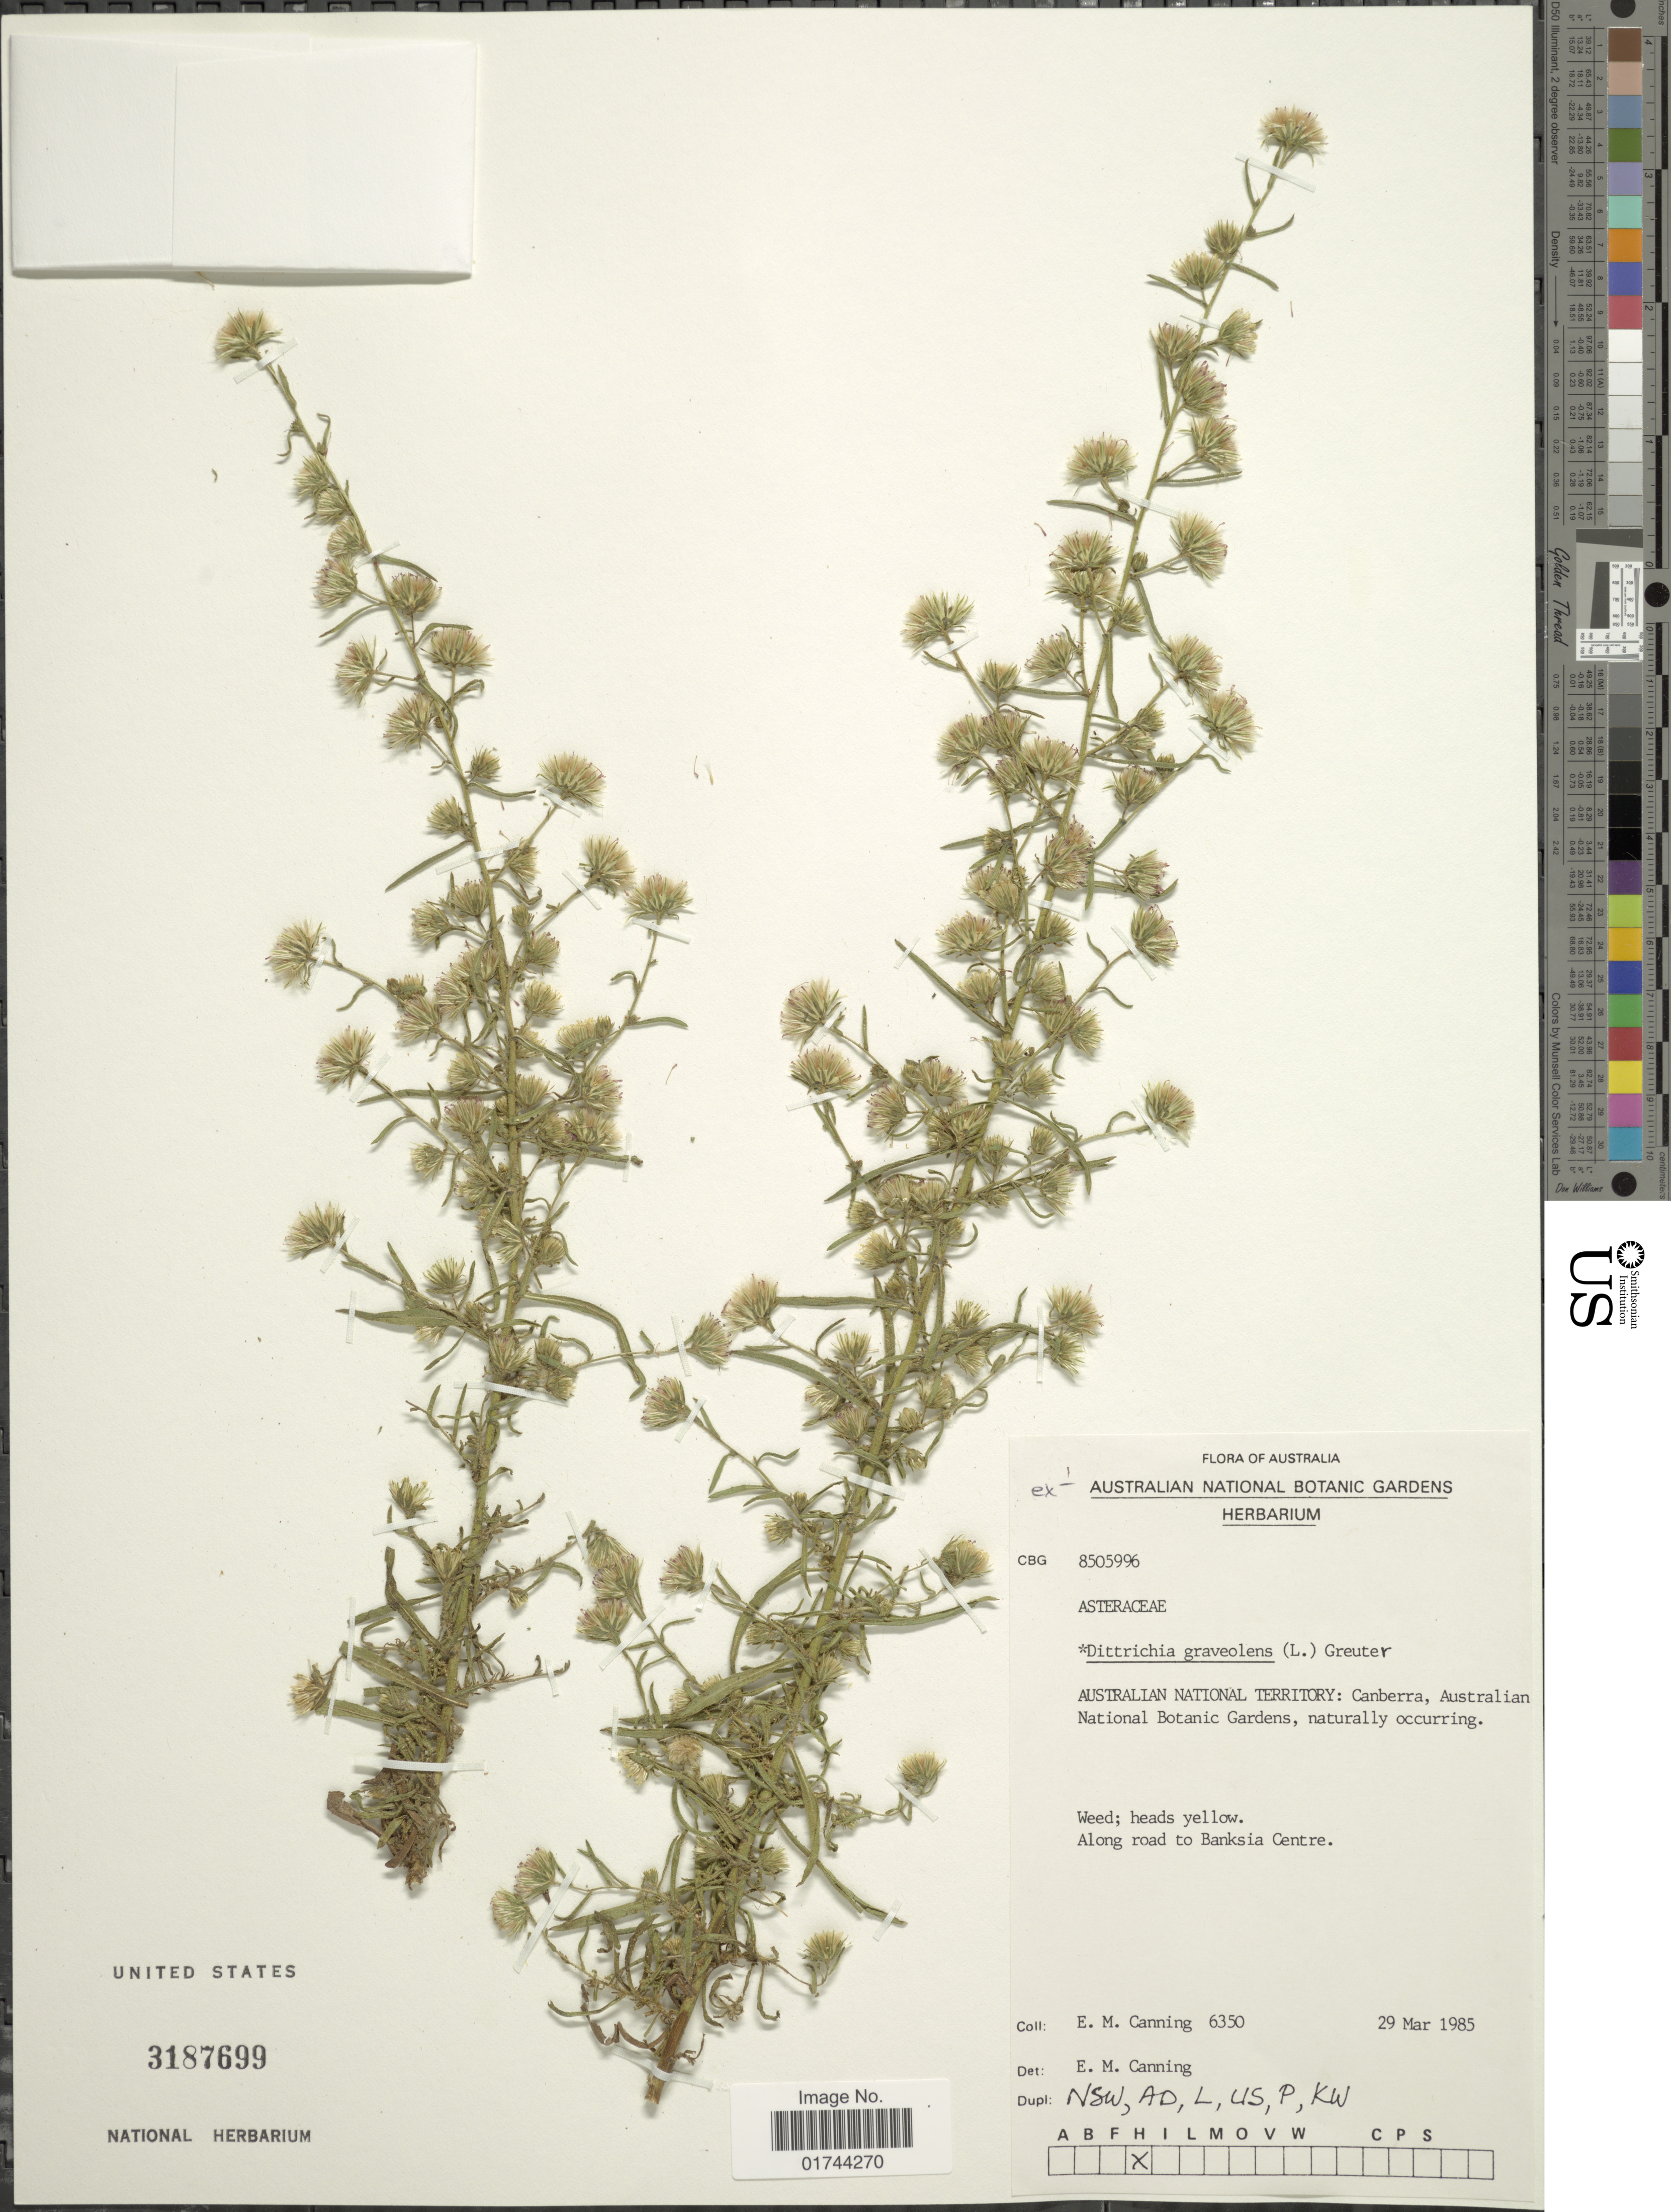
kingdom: Plantae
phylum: Tracheophyta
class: Magnoliopsida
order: Asterales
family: Asteraceae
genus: Dittrichia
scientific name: Dittrichia graveolens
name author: (L.) Greuter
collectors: E. Canning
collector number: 6350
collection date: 1985-03-29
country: Australia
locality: Australian National Territory, Canberra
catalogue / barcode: US 3187699